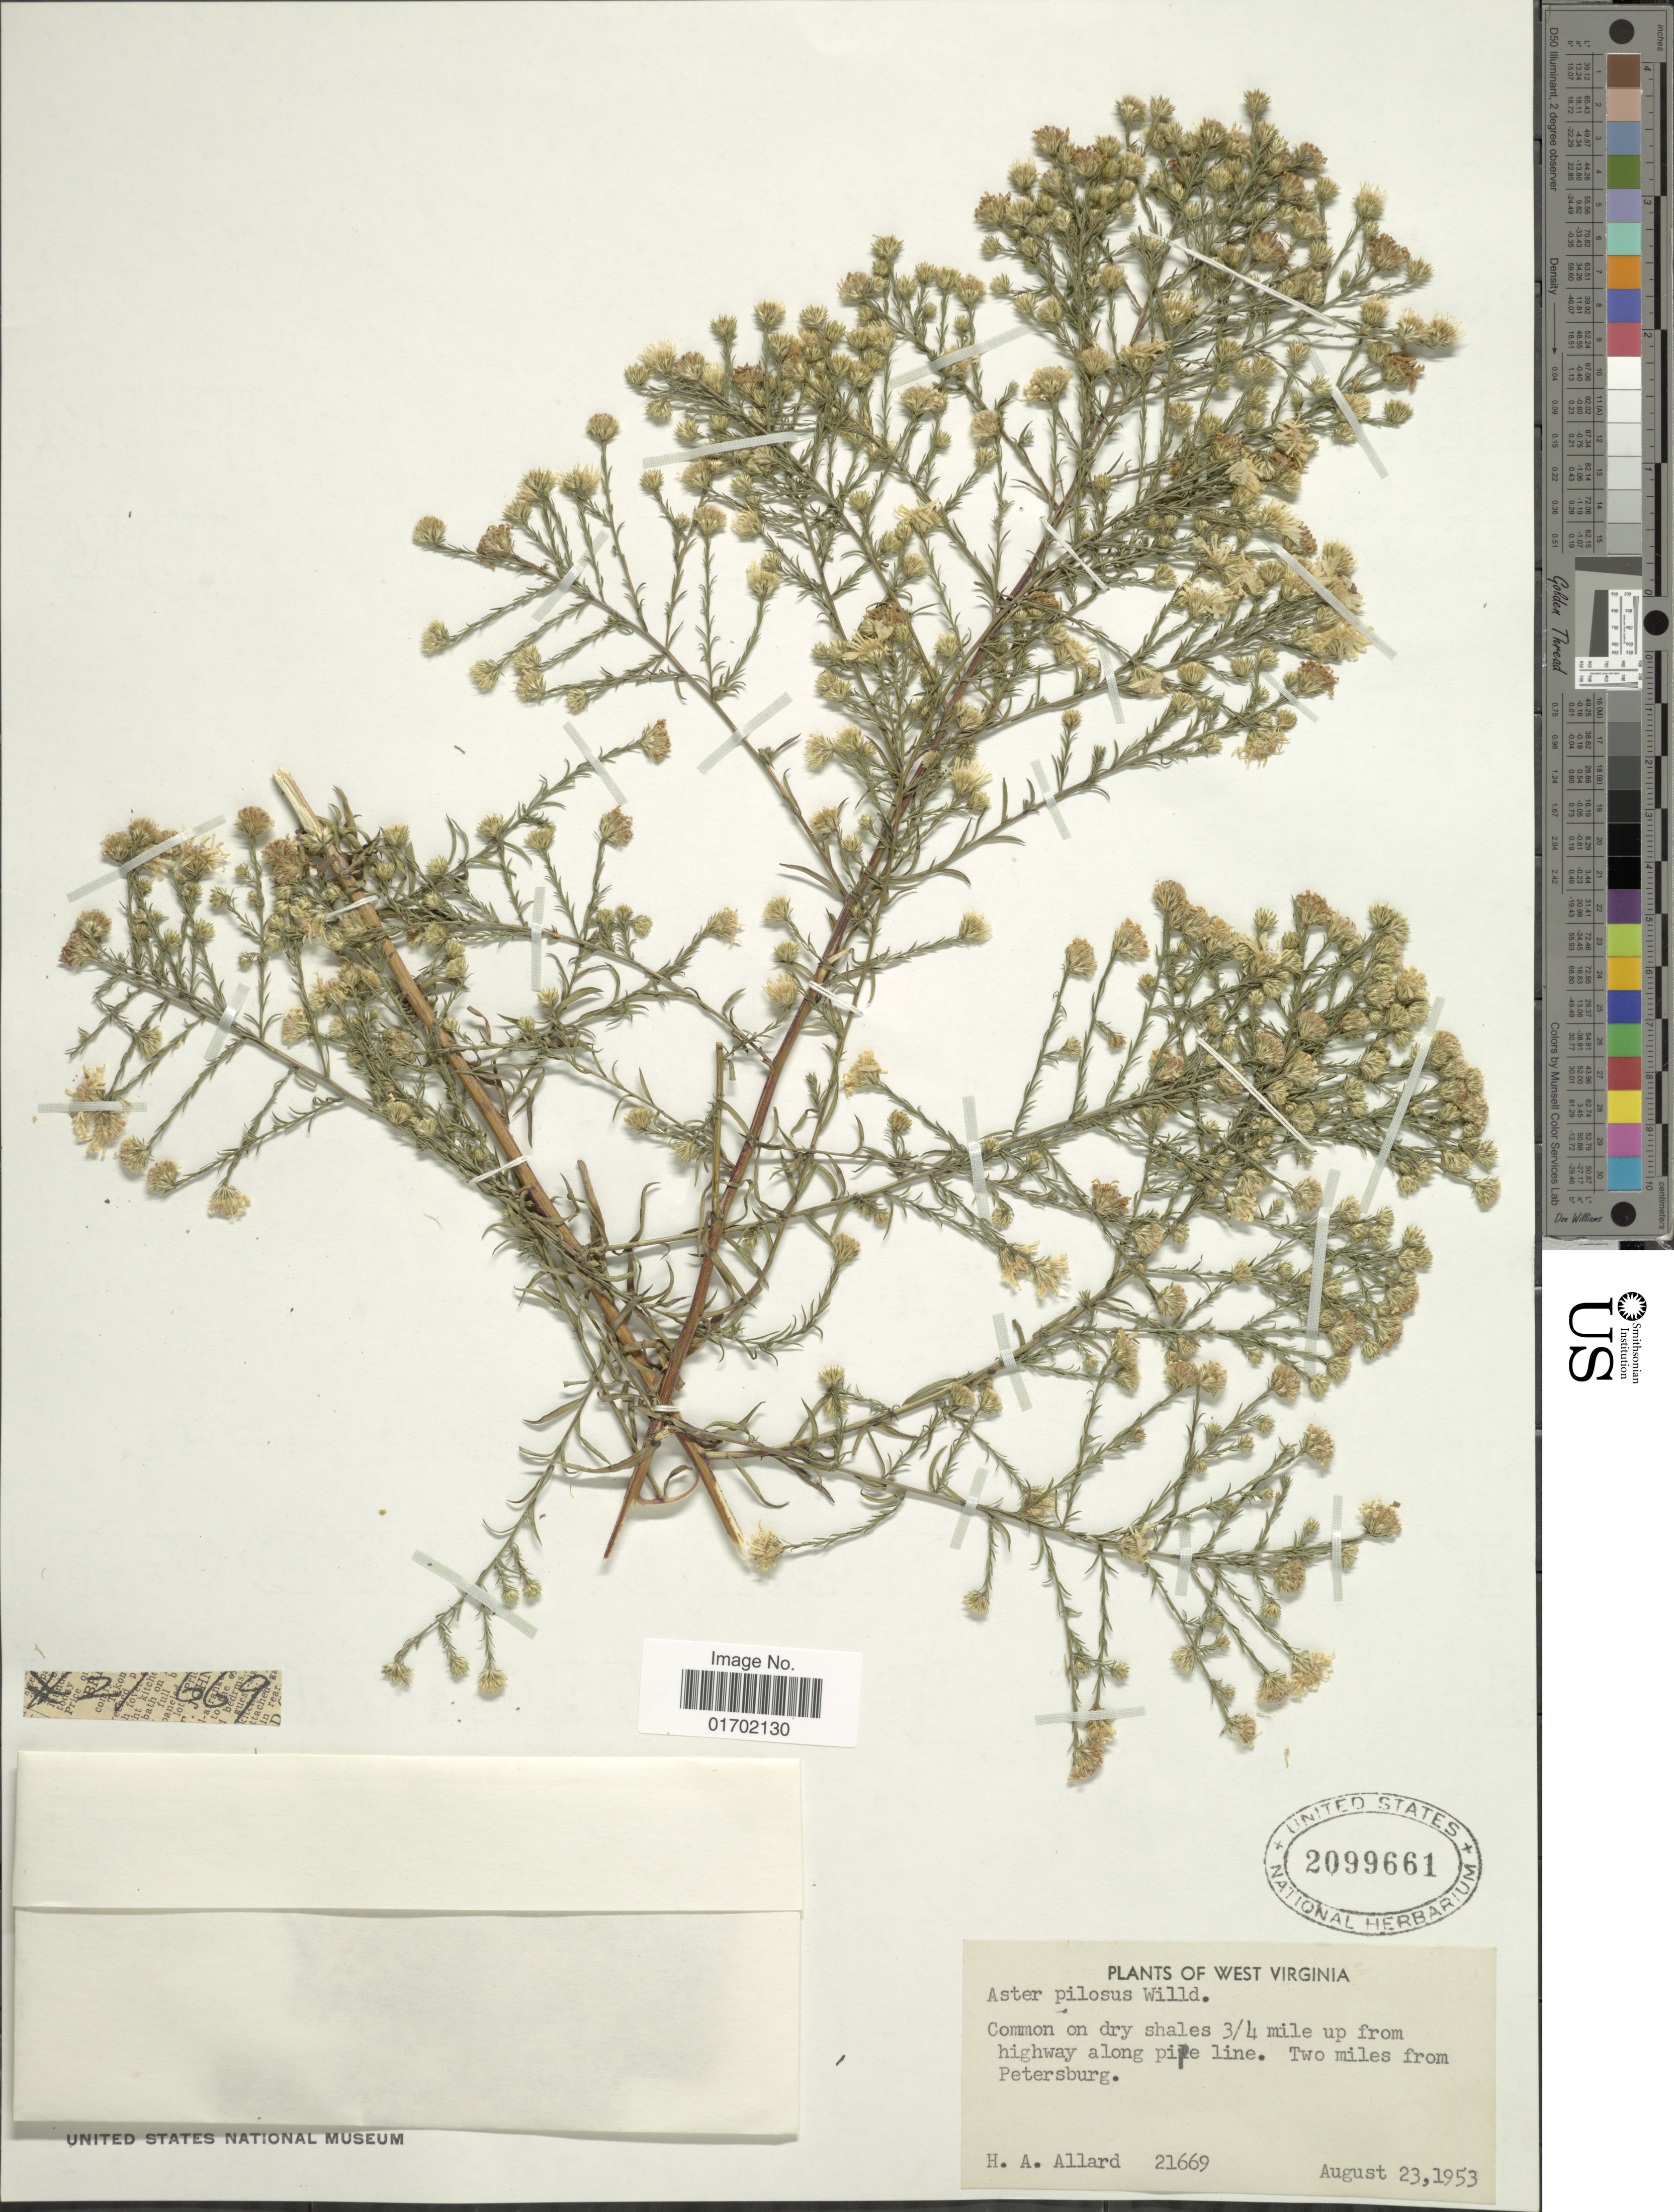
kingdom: Plantae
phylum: Tracheophyta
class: Magnoliopsida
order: Asterales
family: Asteraceae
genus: Symphyotrichum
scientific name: Symphyotrichum pilosum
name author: (Willd.) G.L. Nesom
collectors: H. A. Allard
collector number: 21669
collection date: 1953-08-23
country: United States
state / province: West Virginia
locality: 3/4 mile up from highway along pipe line, 2 miles from Petersburg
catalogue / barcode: US 2099661